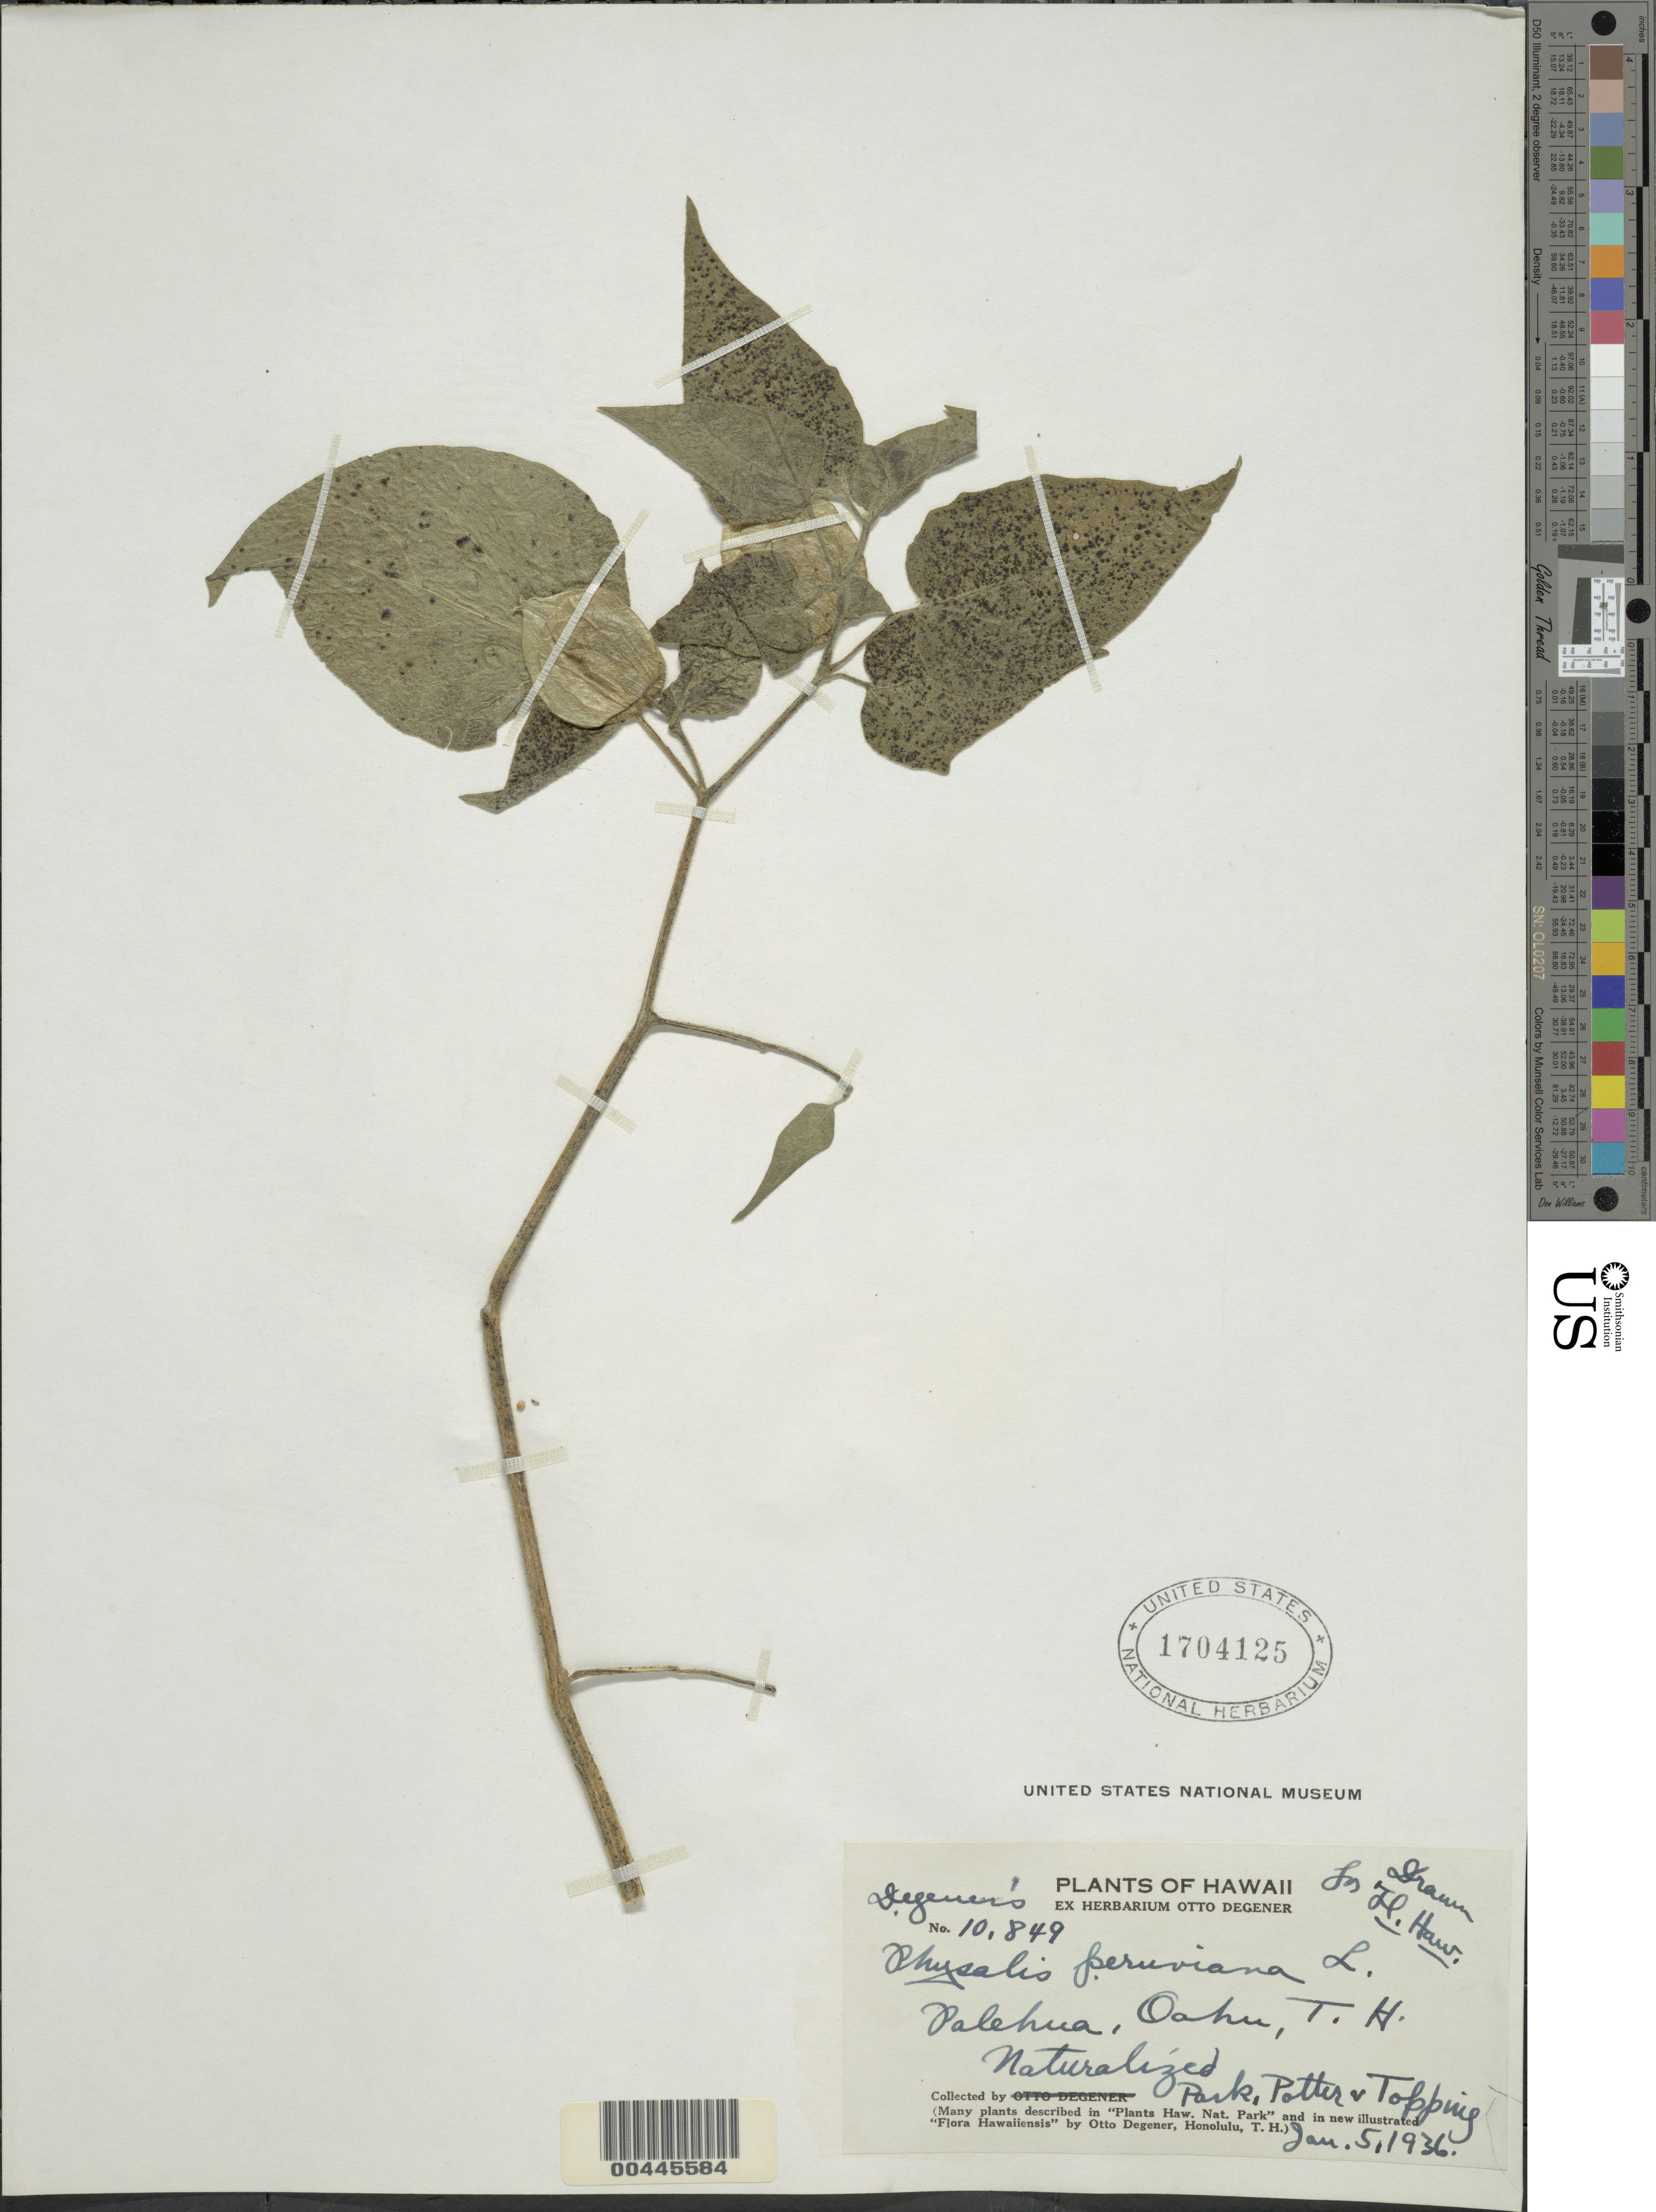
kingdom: Plantae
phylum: Tracheophyta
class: Magnoliopsida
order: Solanales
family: Solanaceae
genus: Physalis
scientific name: Physalis peruviana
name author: L.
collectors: K. Park, Potter & D. L. Topping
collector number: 10849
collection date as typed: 5 Jan 1936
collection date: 1936-01-05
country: United States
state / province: Hawaii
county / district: Honolulu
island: Oahu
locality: Palehua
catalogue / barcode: US 1704125